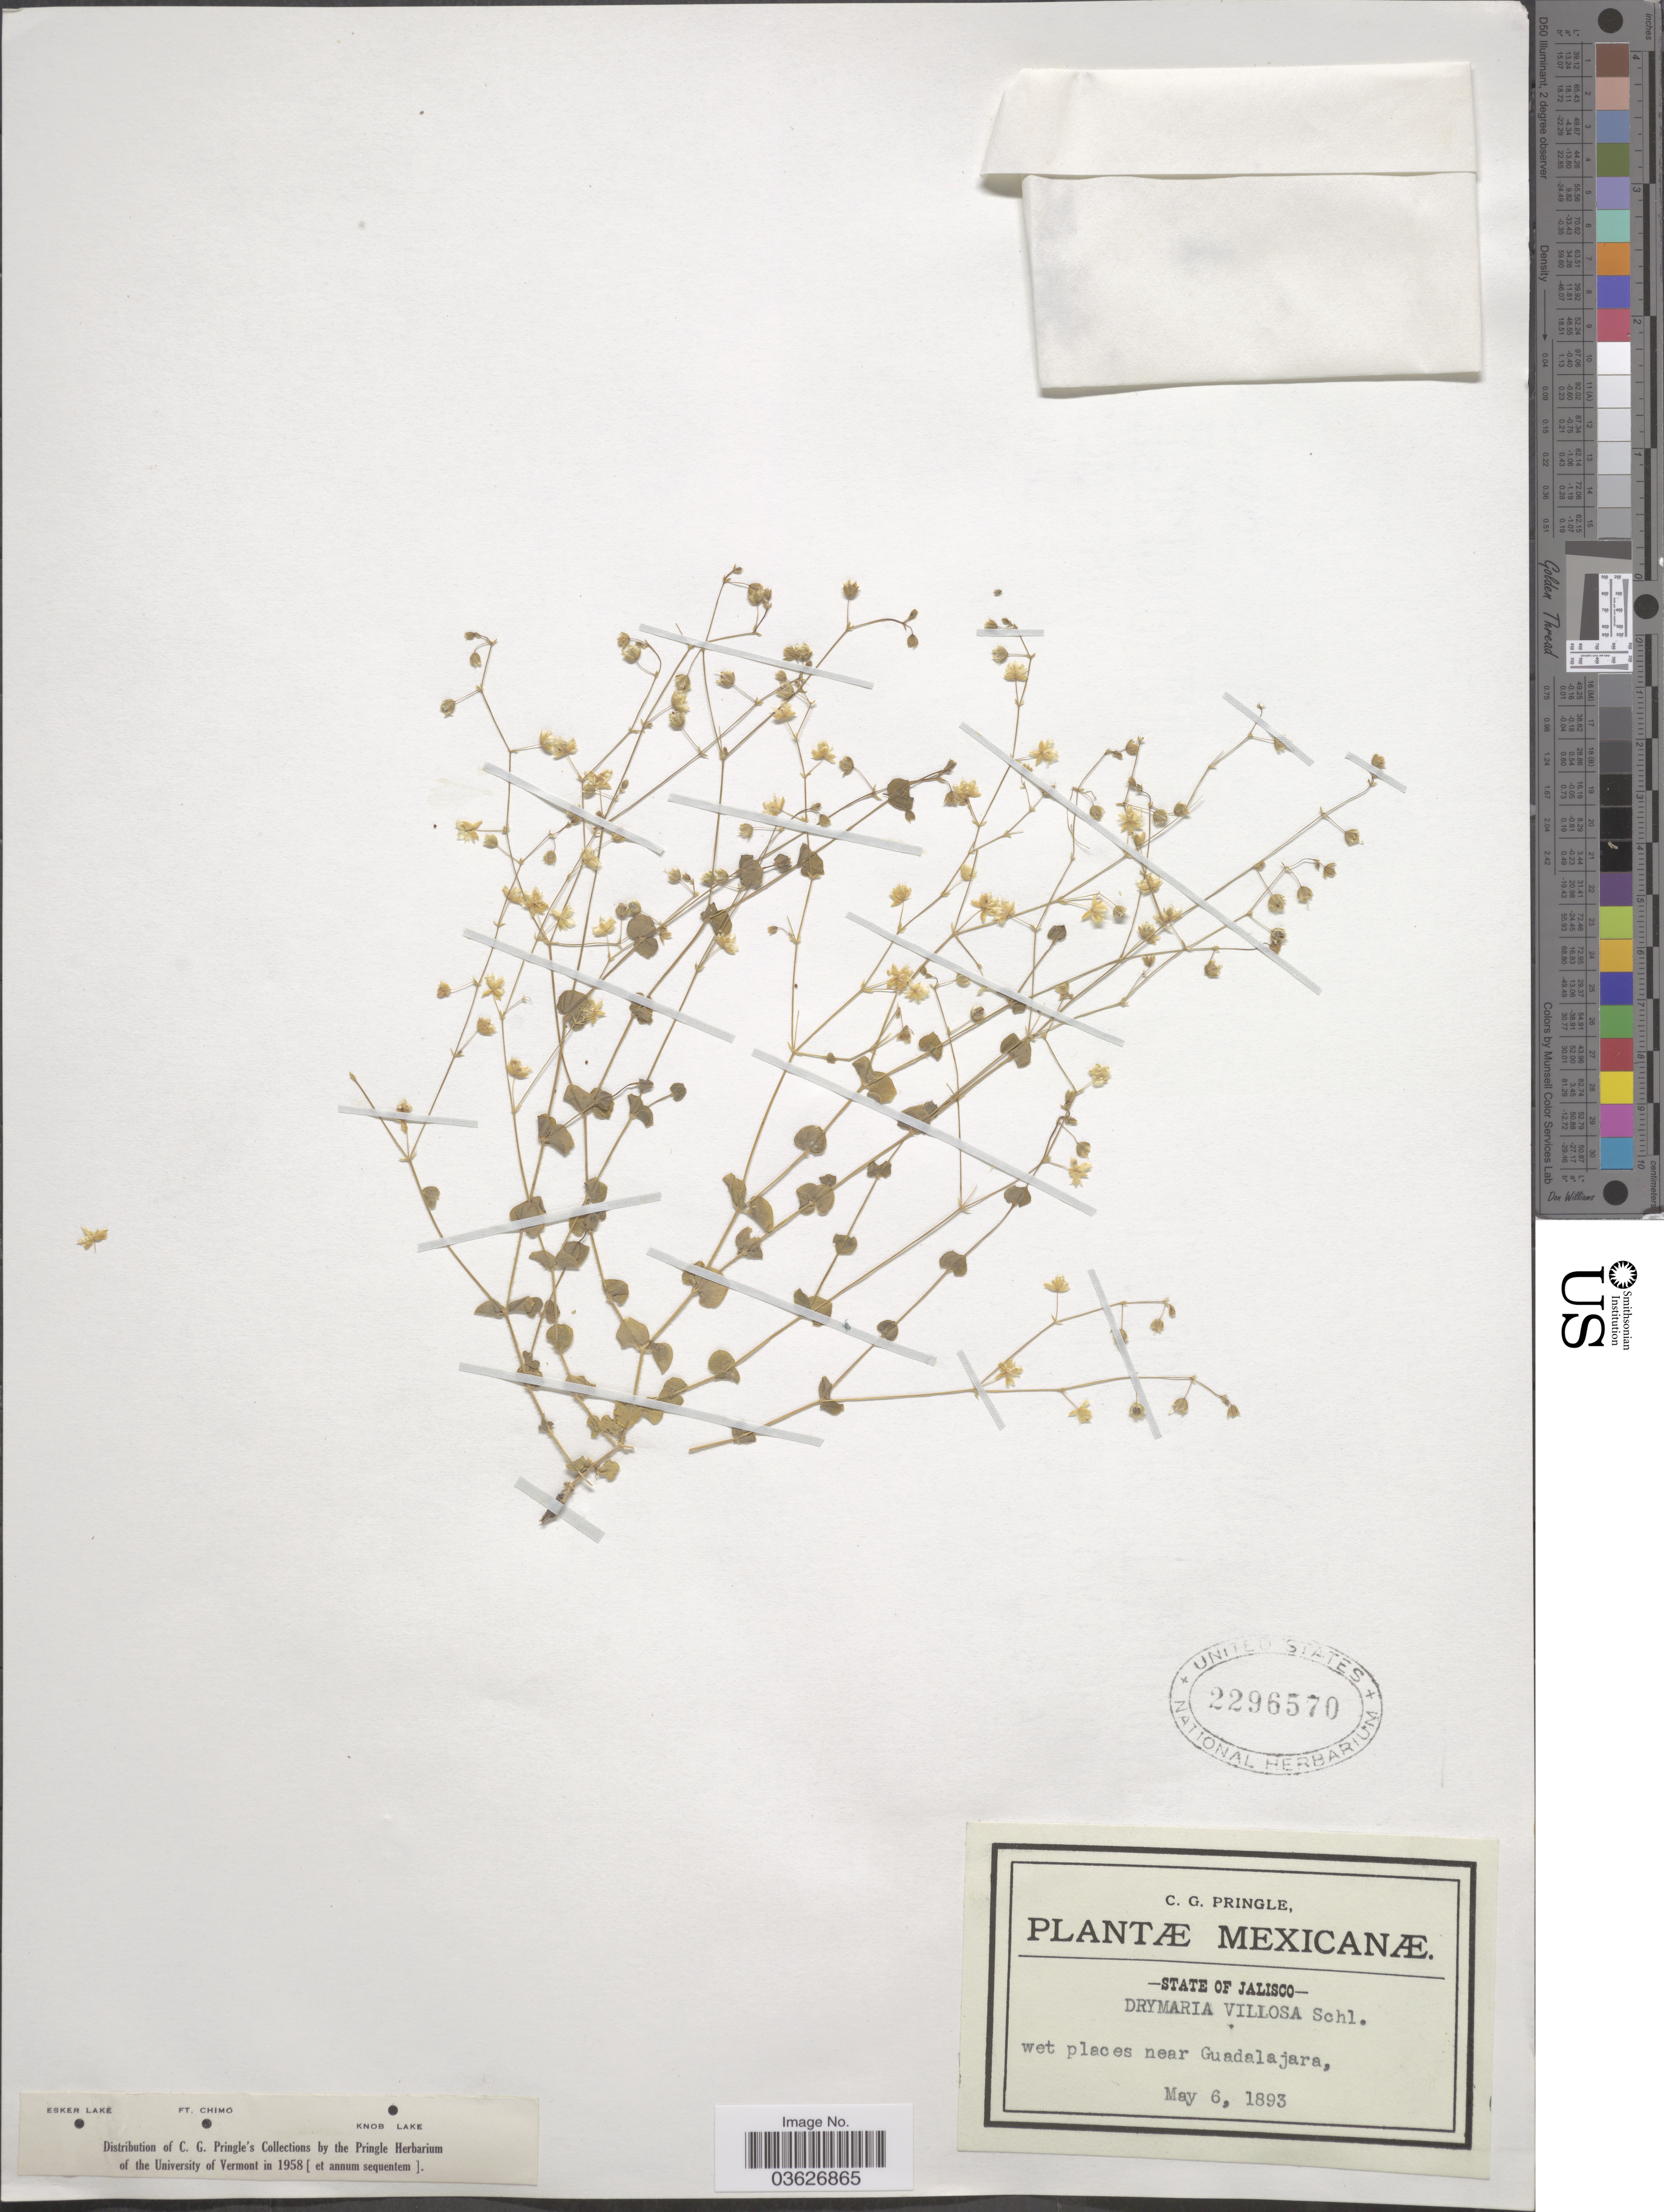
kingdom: Plantae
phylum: Tracheophyta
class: Magnoliopsida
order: Caryophyllales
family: Caryophyllaceae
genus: Drymaria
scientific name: Drymaria villosa subsp. palustris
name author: (Cham. & Schltdl.) J.A. Duke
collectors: C. G. Pringle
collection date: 1893-05-06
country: Mexico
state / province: Jalisco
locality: Wet places near Guadalajara.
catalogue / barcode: US 2296570